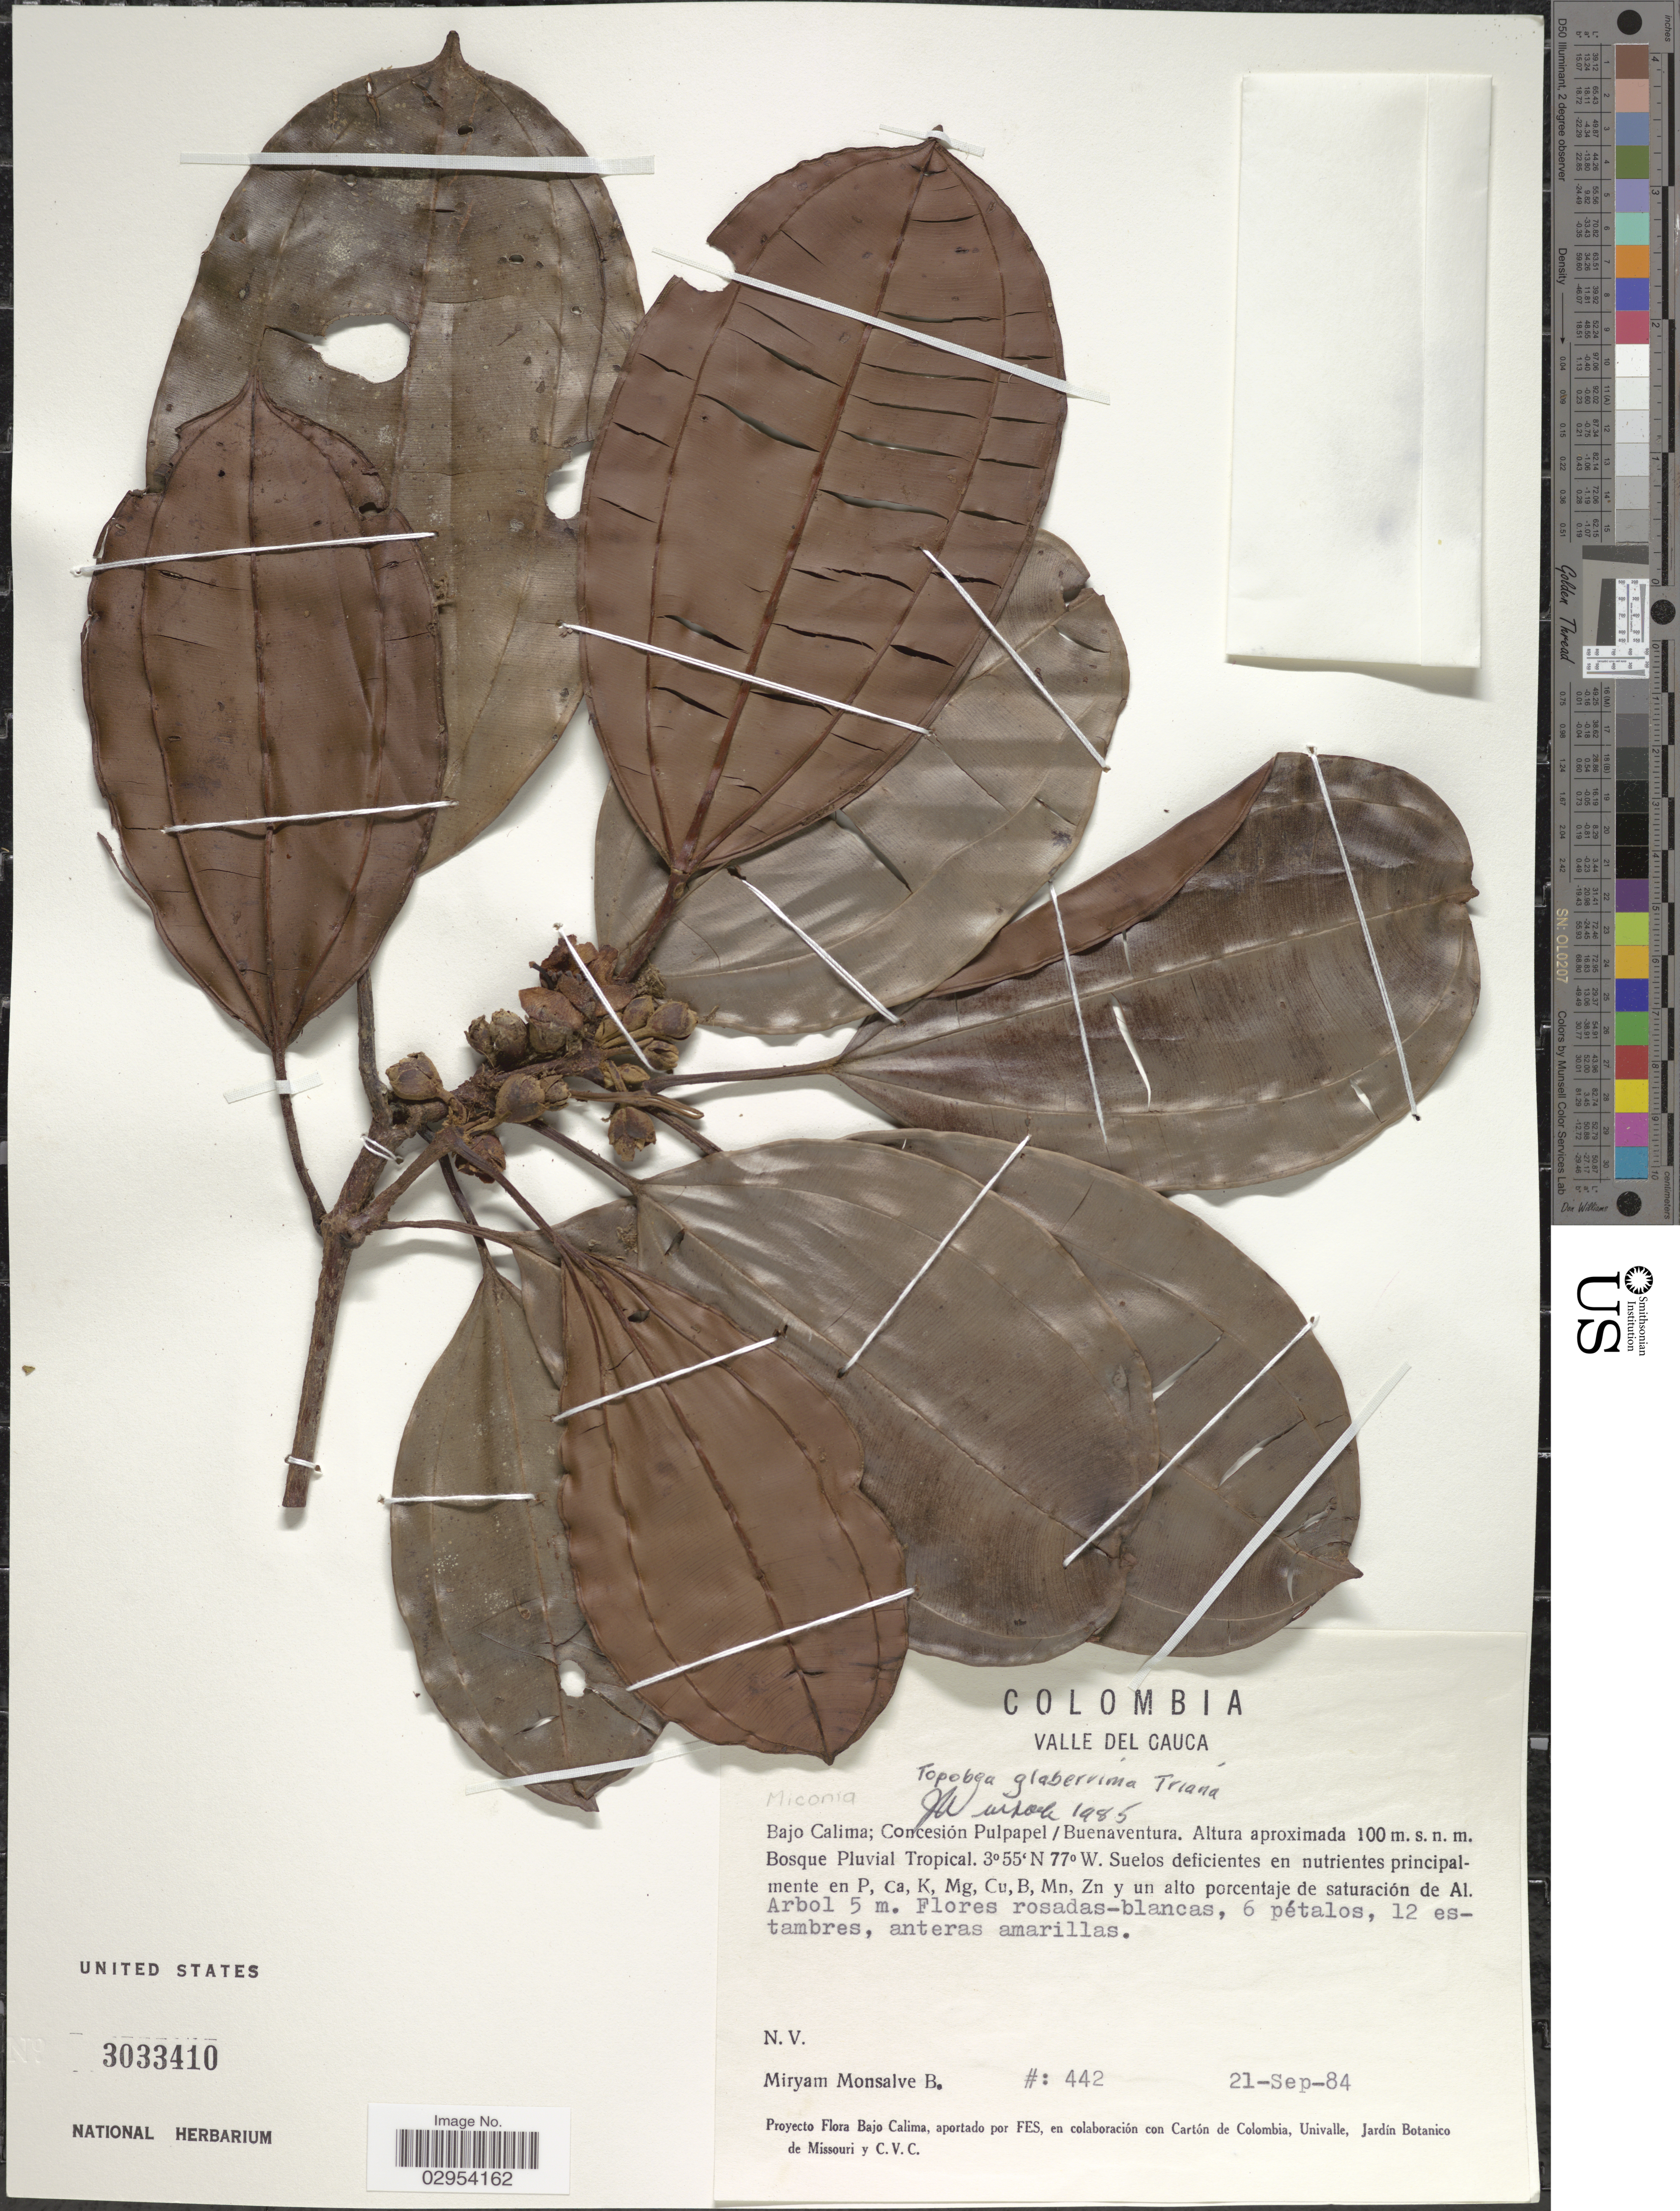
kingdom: Plantae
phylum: Tracheophyta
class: Magnoliopsida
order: Myrtales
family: Melastomataceae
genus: Topobea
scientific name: Topobea glaberrima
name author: Triana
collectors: M. Monsalve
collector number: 442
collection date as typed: Transcribed d/m/y: 21/9/84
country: Colombia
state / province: Valle del Cauca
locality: Bajo Calima; Concesión Pulpapel / Buenaventura.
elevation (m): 100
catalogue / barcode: US 3033410